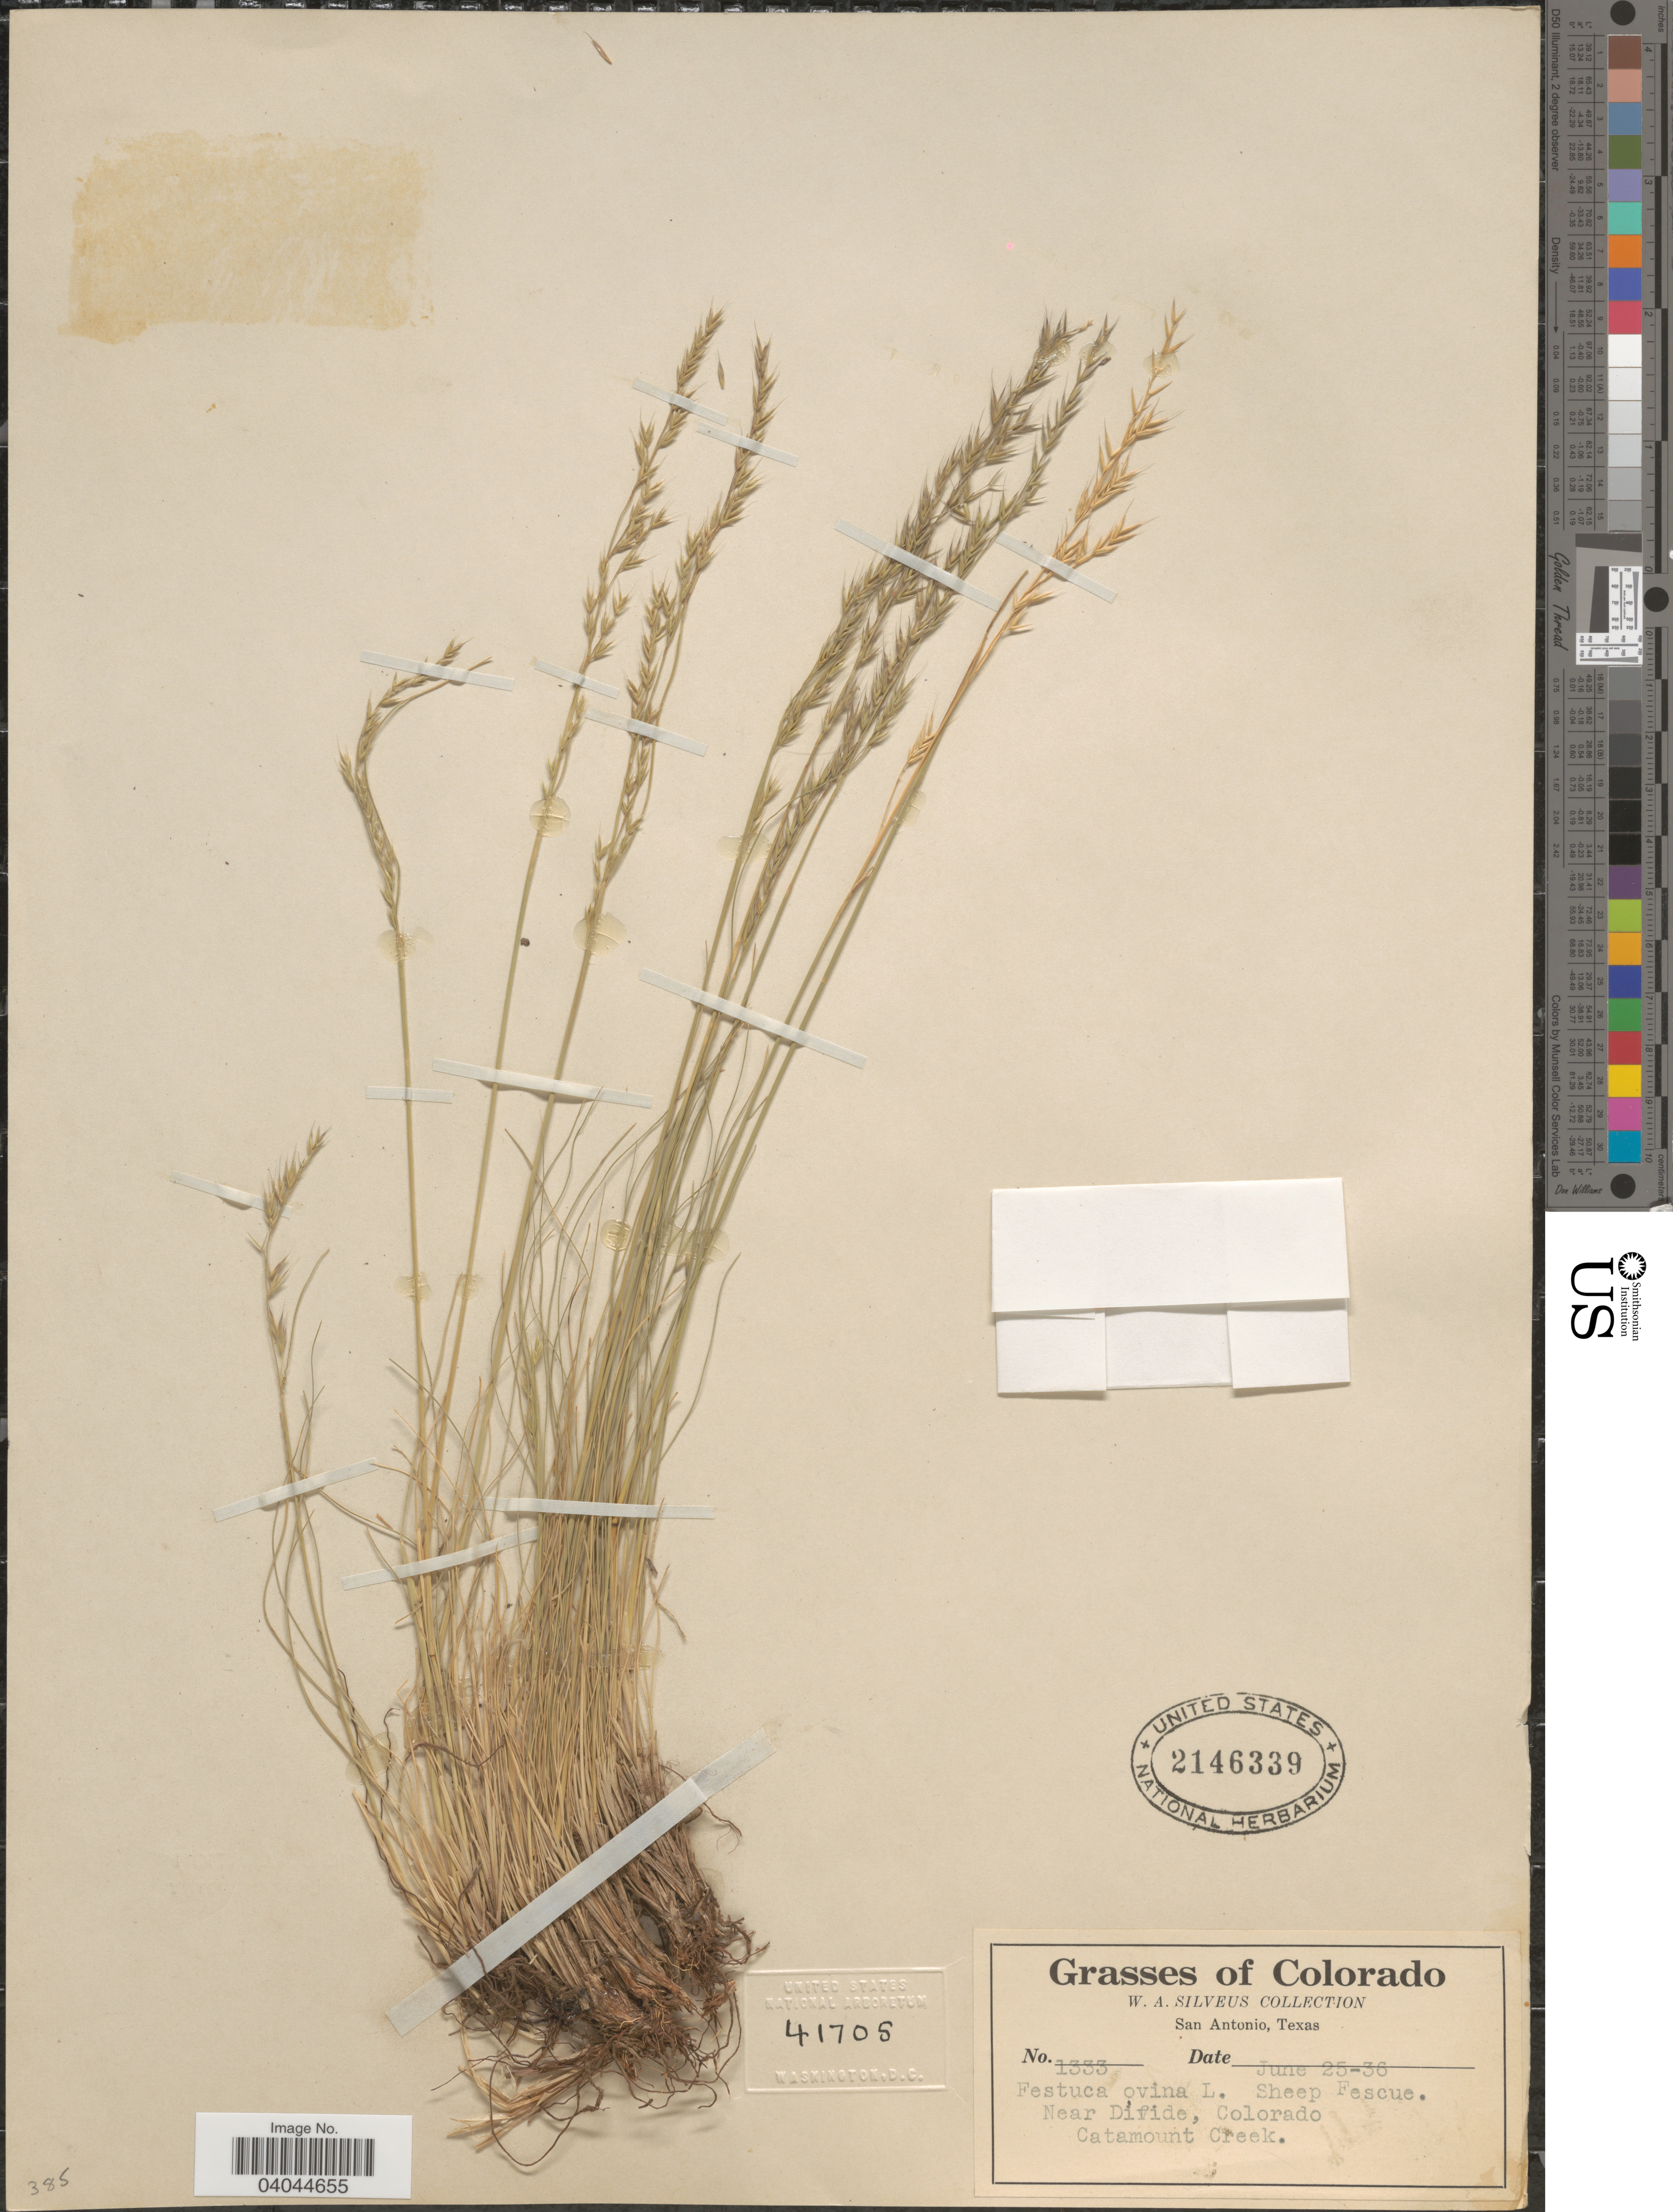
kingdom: Plantae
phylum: Tracheophyta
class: Liliopsida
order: Poales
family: Poaceae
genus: Festuca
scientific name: Festuca ovina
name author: L.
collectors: W. Silveus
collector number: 1333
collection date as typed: Transcribed d/m/y: 25/6/36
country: United States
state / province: Colorado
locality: Near Difide. Catamount Creek.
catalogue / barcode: US 2146339